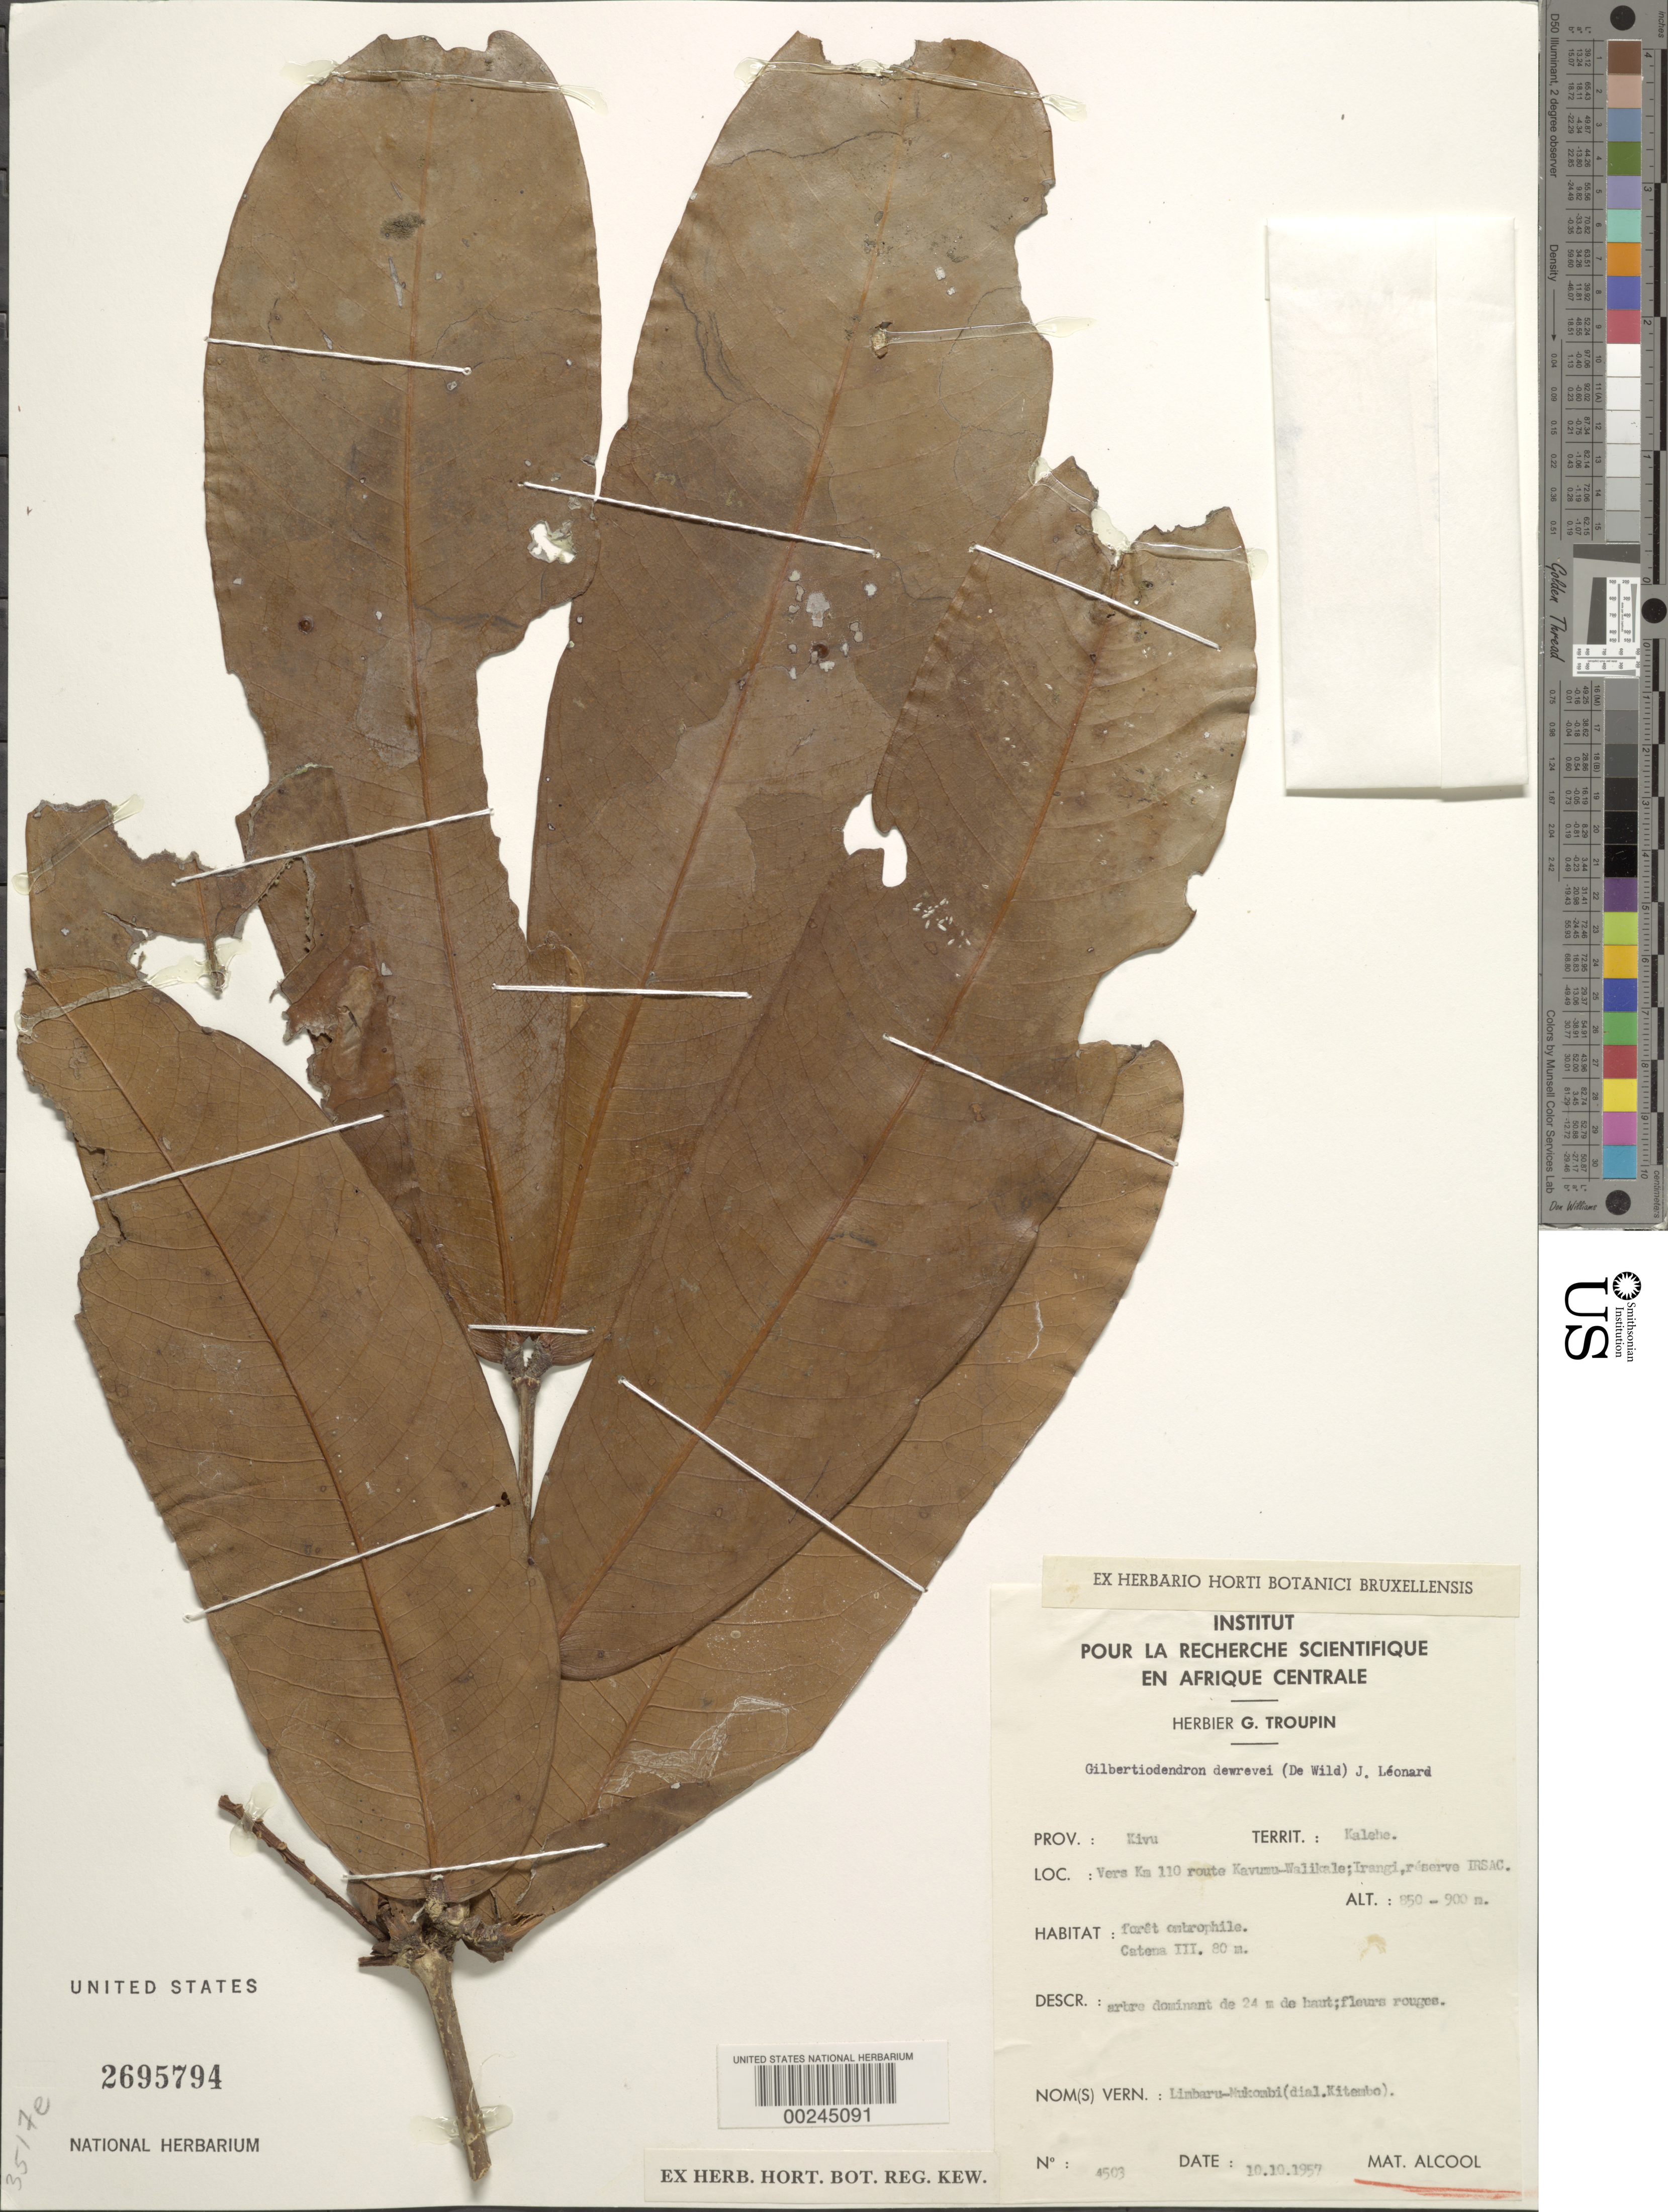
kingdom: Plantae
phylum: Tracheophyta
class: Magnoliopsida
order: Fabales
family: Fabaceae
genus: Gilbertiodendron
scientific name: Gilbertiodendron dewevrei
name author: (De Wild.) J. Léonard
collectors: G. Troupin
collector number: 4503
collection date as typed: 10 Oct 1957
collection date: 1957-10-10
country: Congo, Democratic Republic of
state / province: Sud-Kivu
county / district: Kalehe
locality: Vers km 110 route Kavumu-Walikale; Irangi, Reserve Irsac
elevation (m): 850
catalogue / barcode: US 2695794